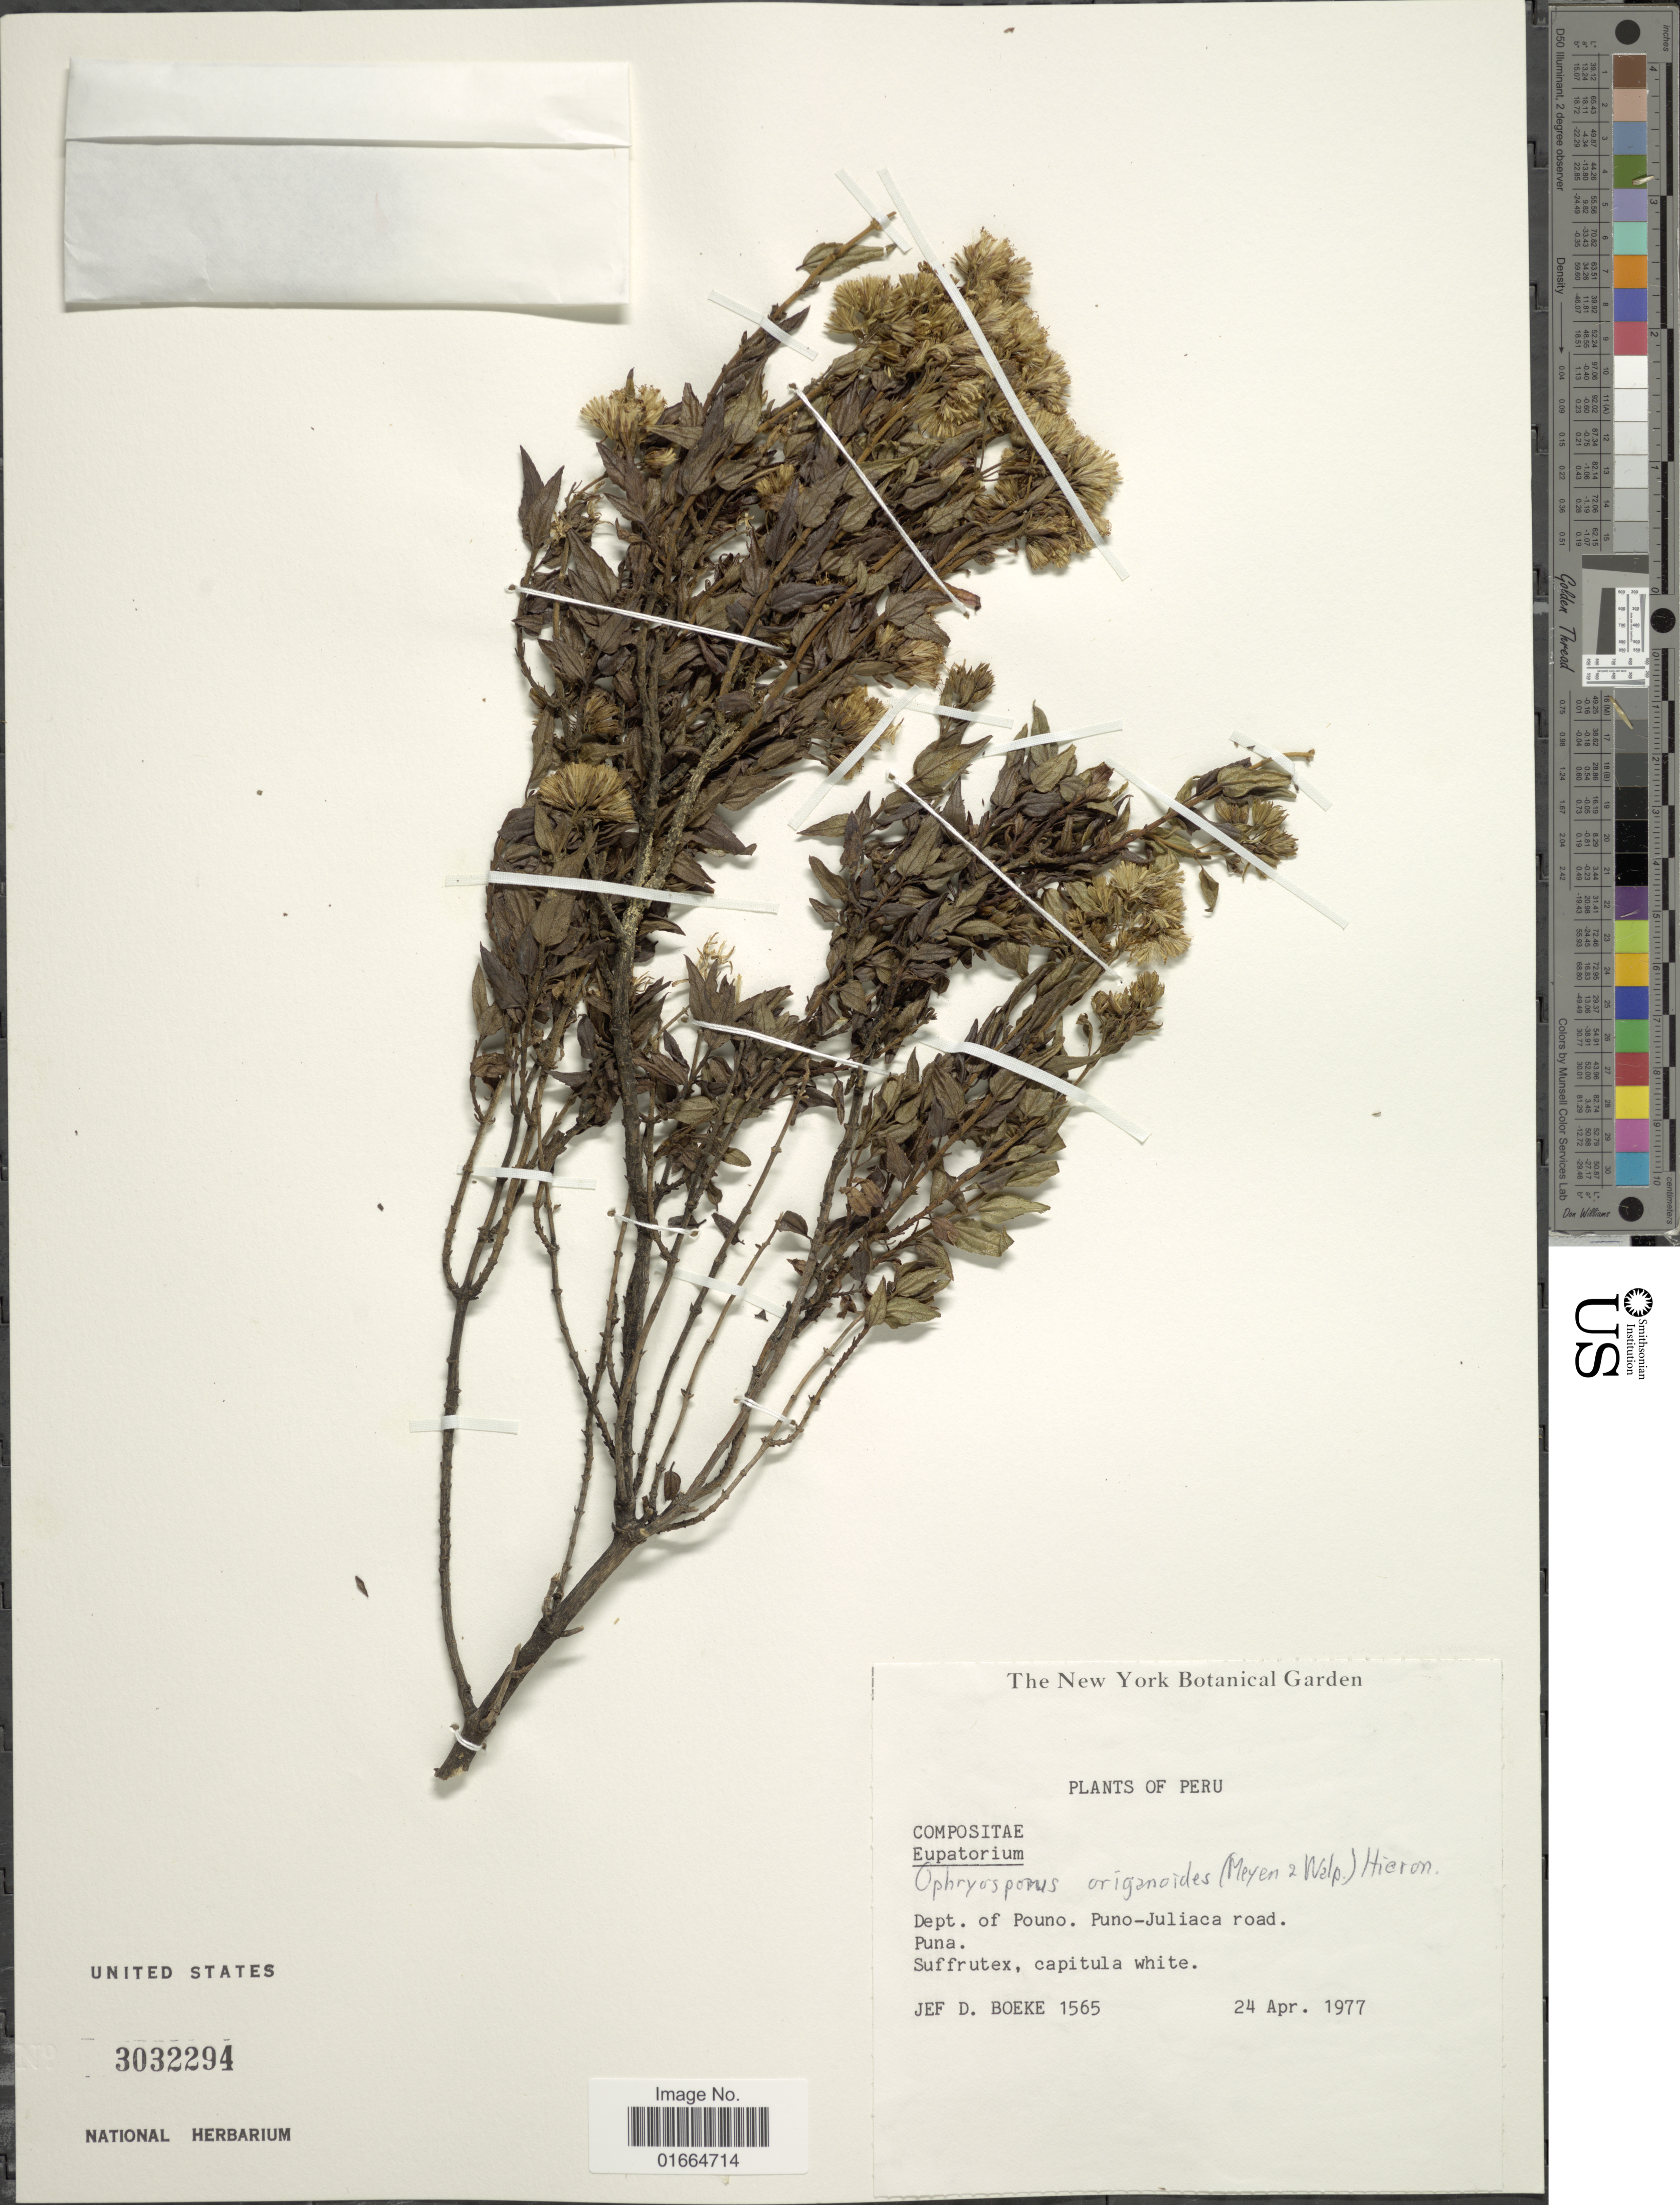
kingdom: Plantae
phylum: Tracheophyta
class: Magnoliopsida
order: Asterales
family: Asteraceae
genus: Ophryosporus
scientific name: Ophryosporus heptanthus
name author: (Sch. Bip. ex Wedd.) R.M. King & H. Rob.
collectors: J. D. Boeke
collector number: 1565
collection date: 1977-04-24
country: Peru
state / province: Puno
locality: Dept. of Pouno, Puno-Jaliaca road, Puna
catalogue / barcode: US 3032294